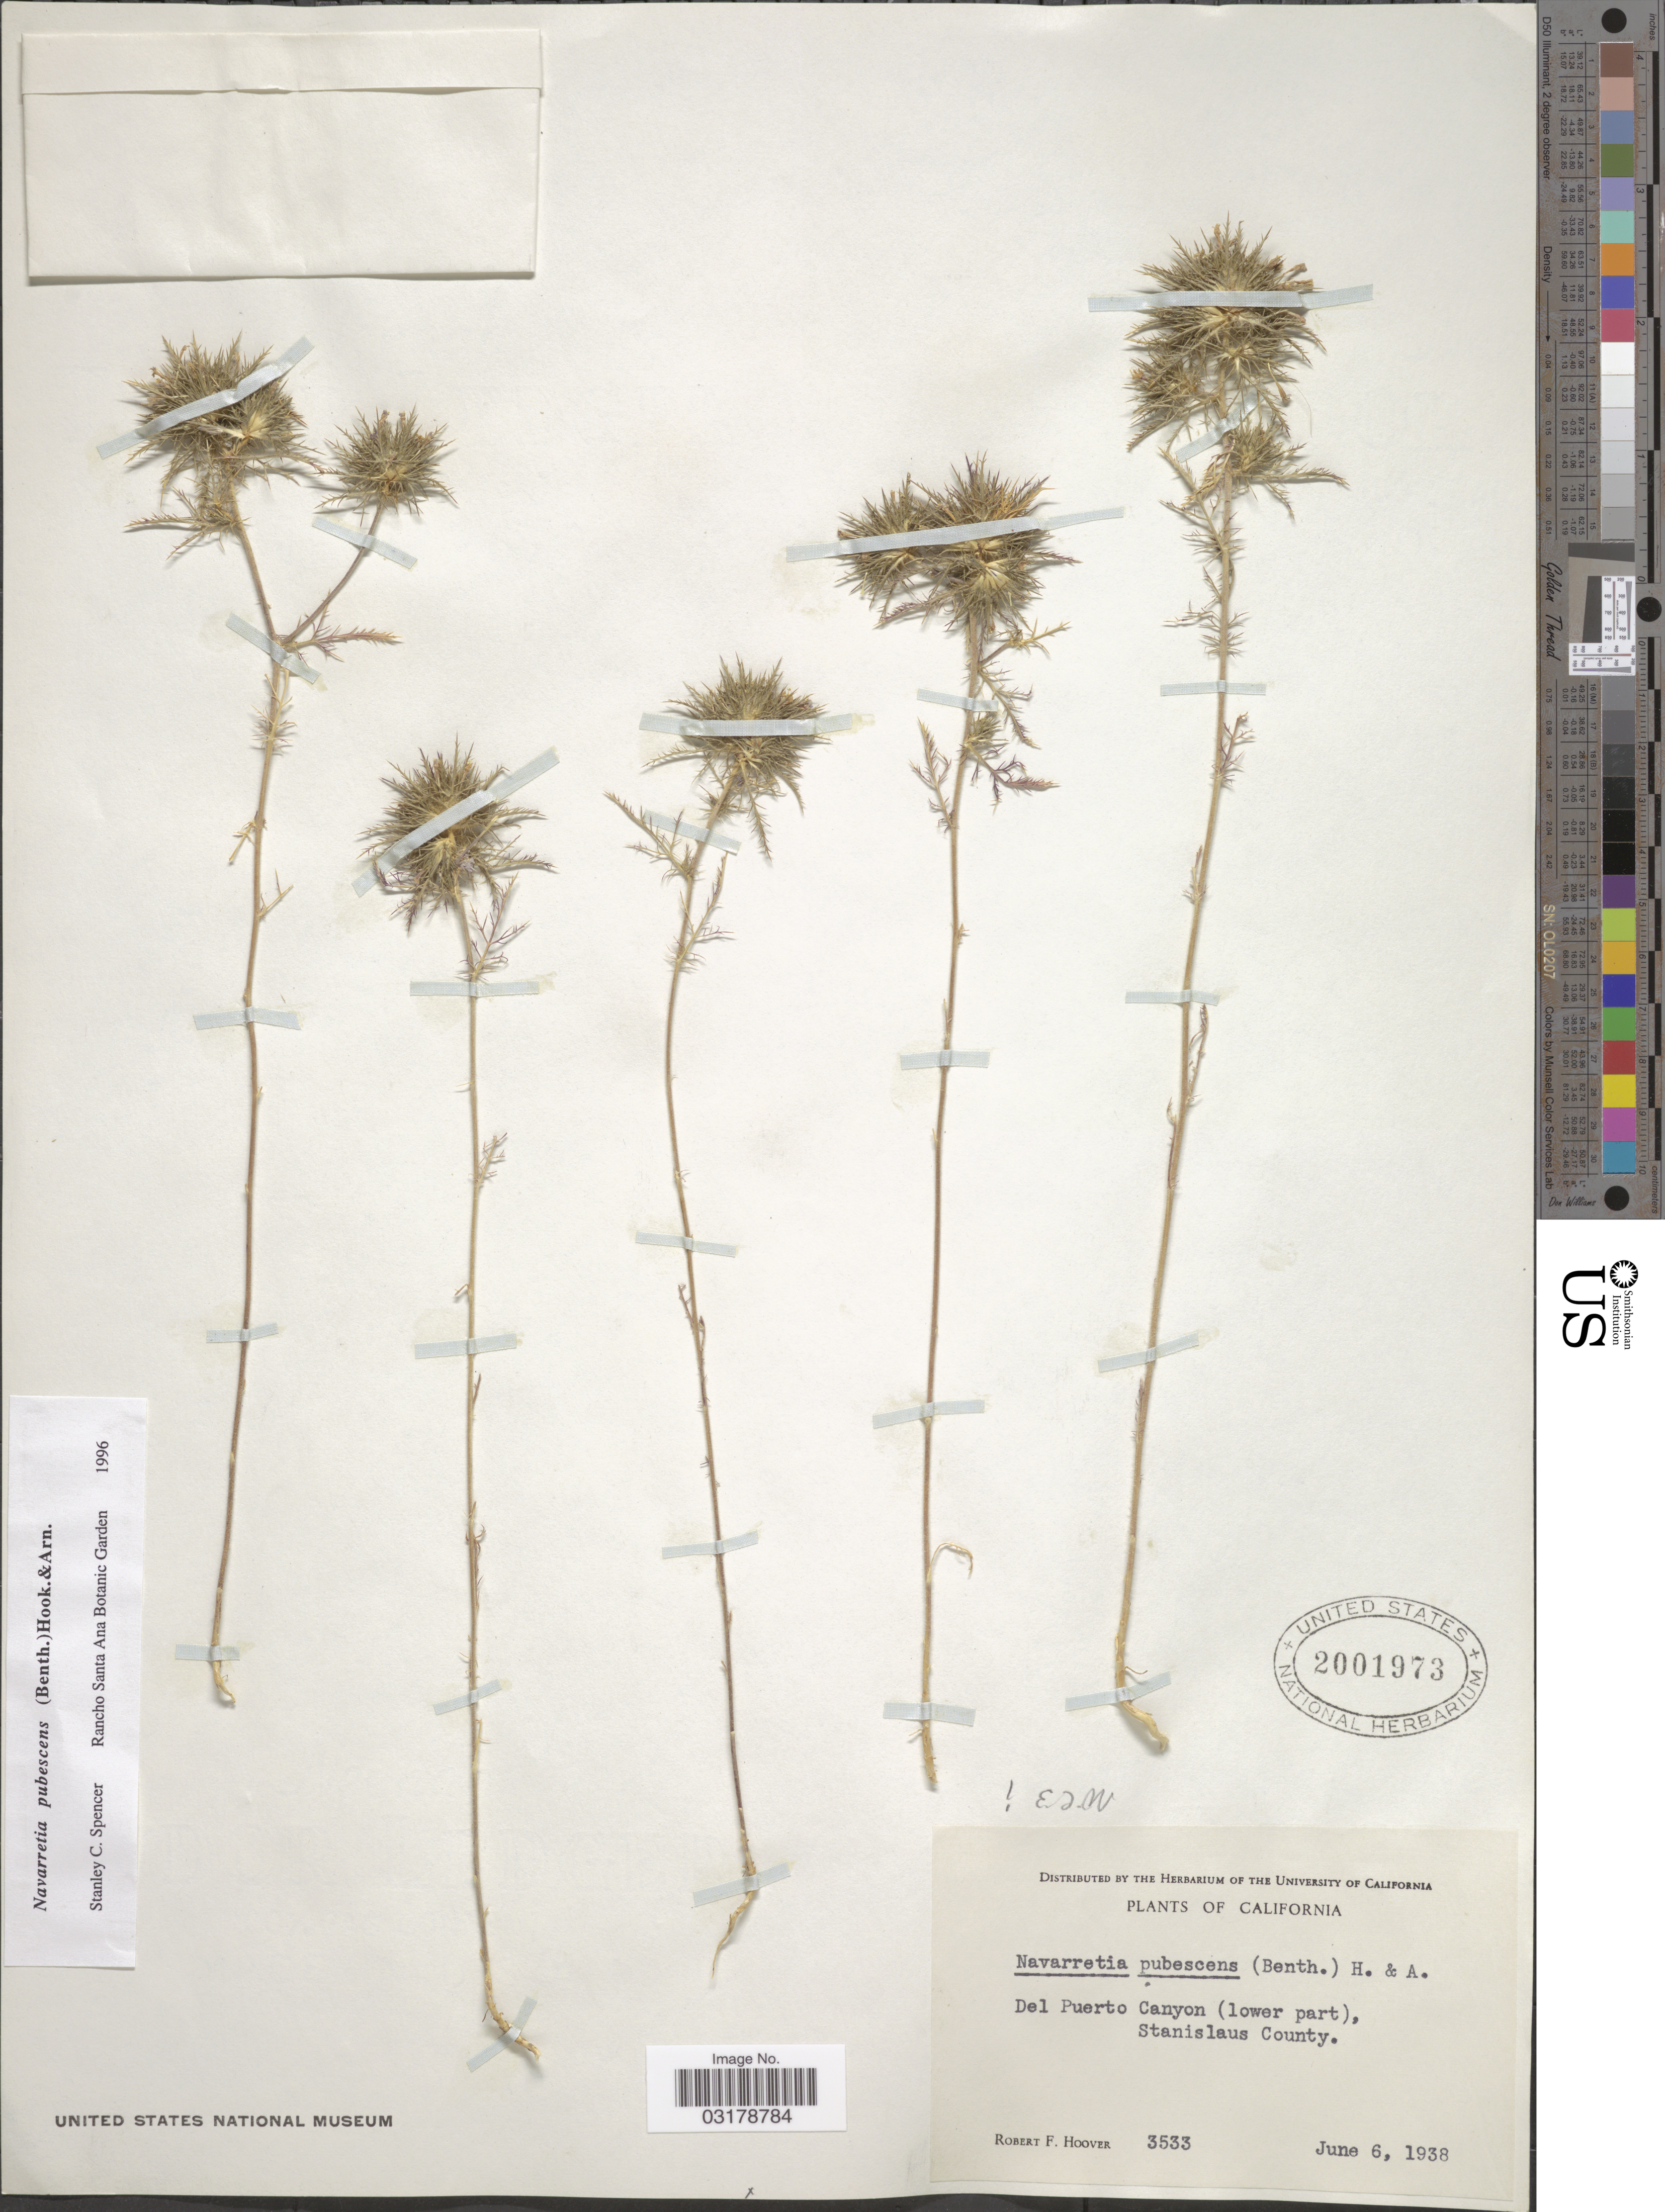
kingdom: Plantae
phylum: Tracheophyta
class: Magnoliopsida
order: Ericales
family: Polemoniaceae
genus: Navarretia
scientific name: Navarretia pubescens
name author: (Benth.) Hook. & Arn.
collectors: R. F. Hoover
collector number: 3533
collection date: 1938-06-06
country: United States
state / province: California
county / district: Stanislaus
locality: Del Puerto Canyon (lower part),Stanislaus County.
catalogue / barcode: US 2001973